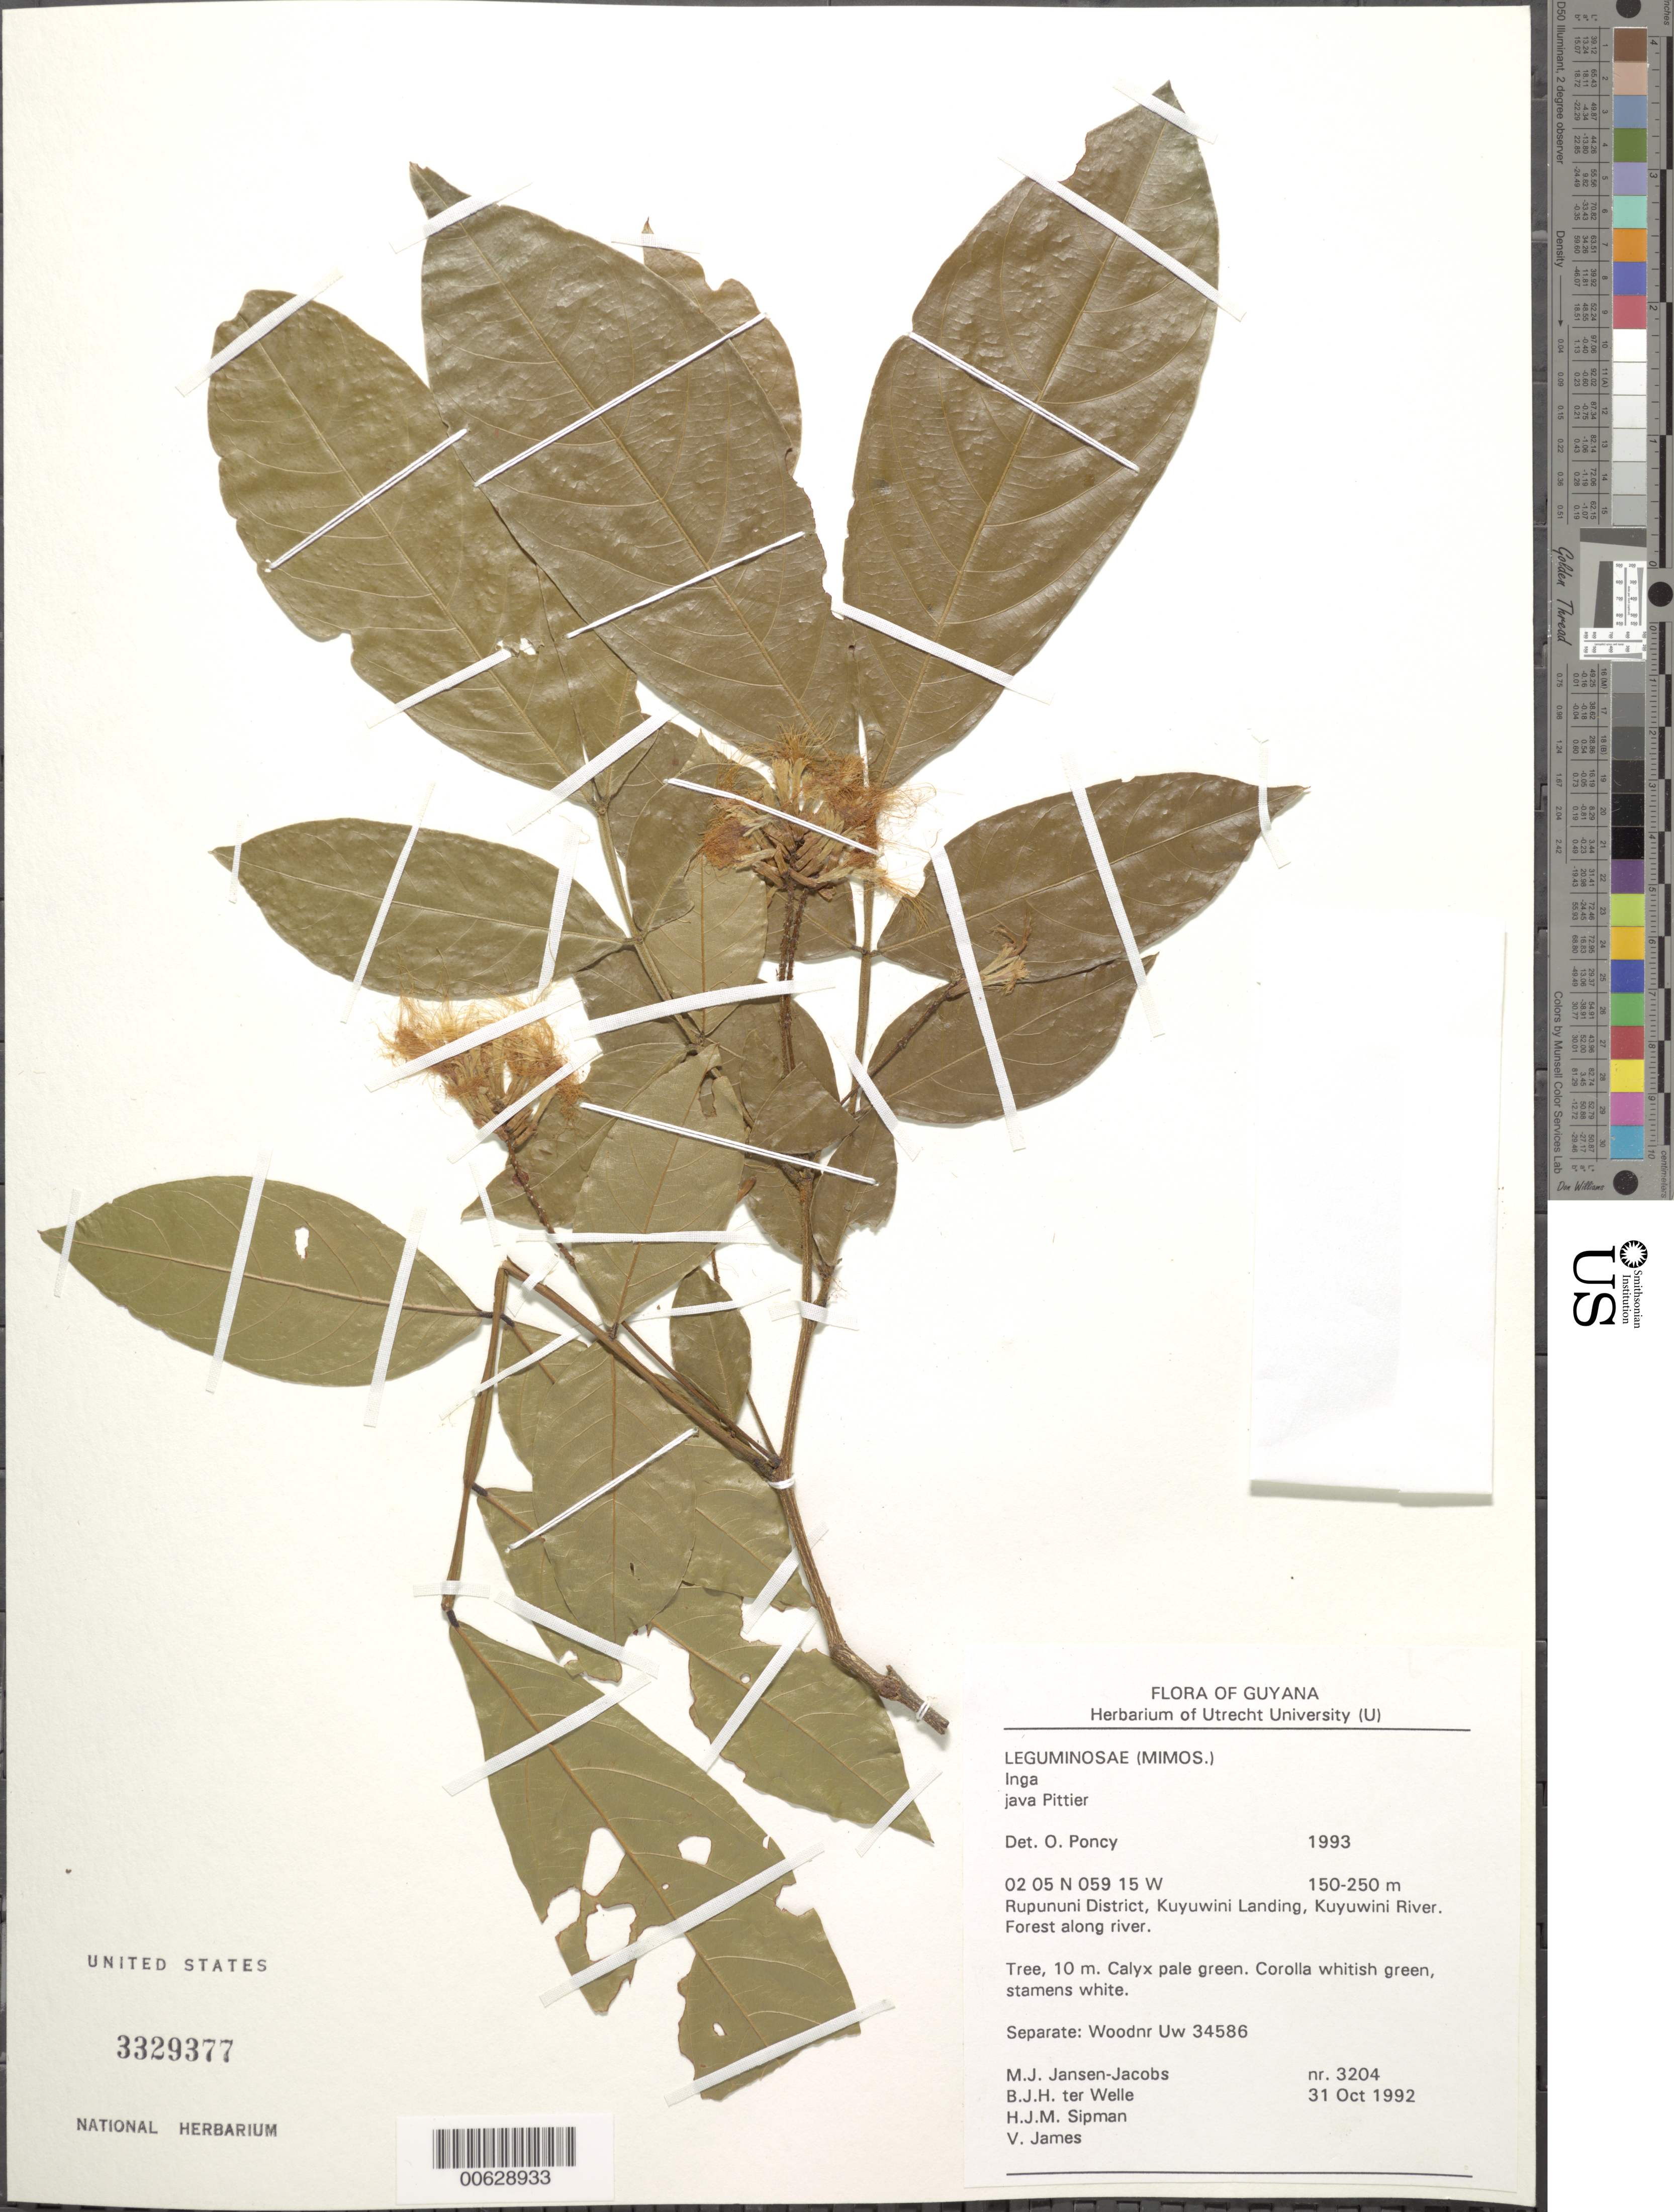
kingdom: Plantae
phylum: Tracheophyta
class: Magnoliopsida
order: Fabales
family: Fabaceae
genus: Inga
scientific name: Inga densiflora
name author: Benth.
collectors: M. J. Jansen-Jacobs, B. Welle, H. J. M. Sipman & V. James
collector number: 3204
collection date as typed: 31-Oct-92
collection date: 1992-10-31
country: Guyana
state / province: U. Takutu-U. Essequibo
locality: Kuyuwini Landing, Kuyuwini River, Rupununi District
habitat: Forest along river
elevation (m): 150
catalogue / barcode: US 3329377